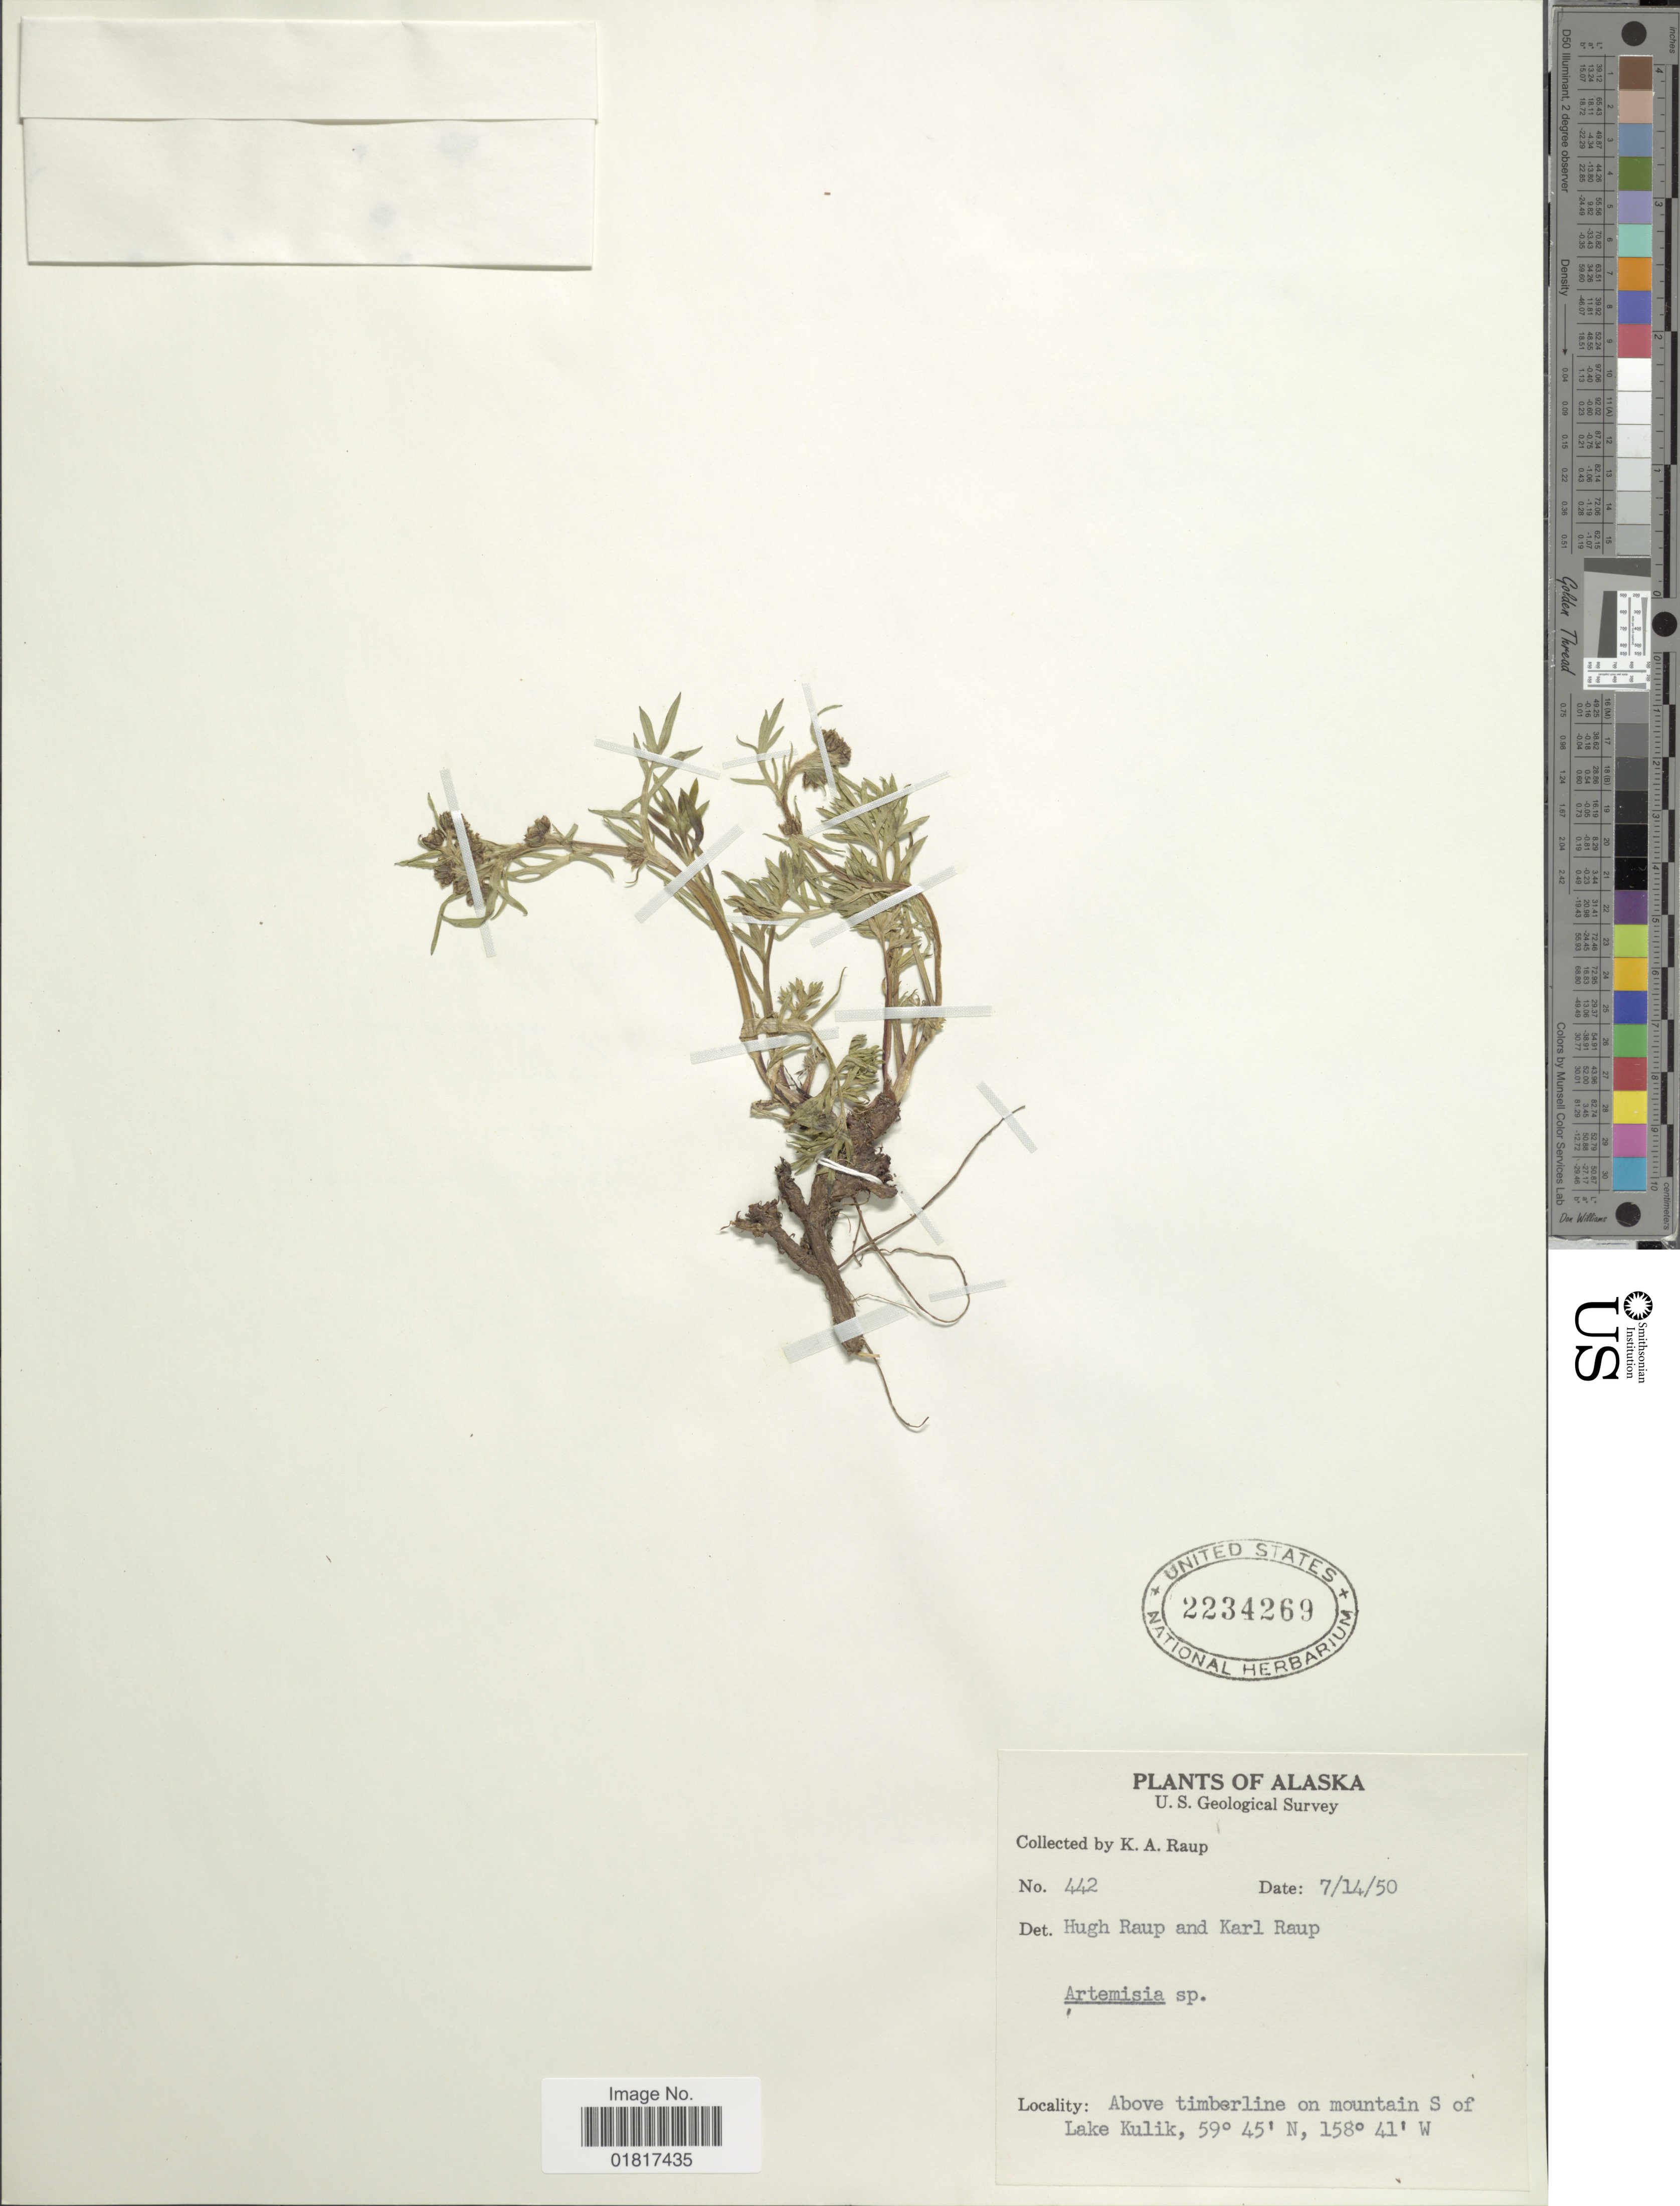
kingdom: Plantae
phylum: Tracheophyta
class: Magnoliopsida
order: Asterales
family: Asteraceae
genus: Artemisia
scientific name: Artemisia sp.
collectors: K. Raup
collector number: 442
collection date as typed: Transcribed d/m/y: 14/7/50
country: United States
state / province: Alaska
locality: Above timberline on mountain S of Lake Kulik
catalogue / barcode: US 2234269